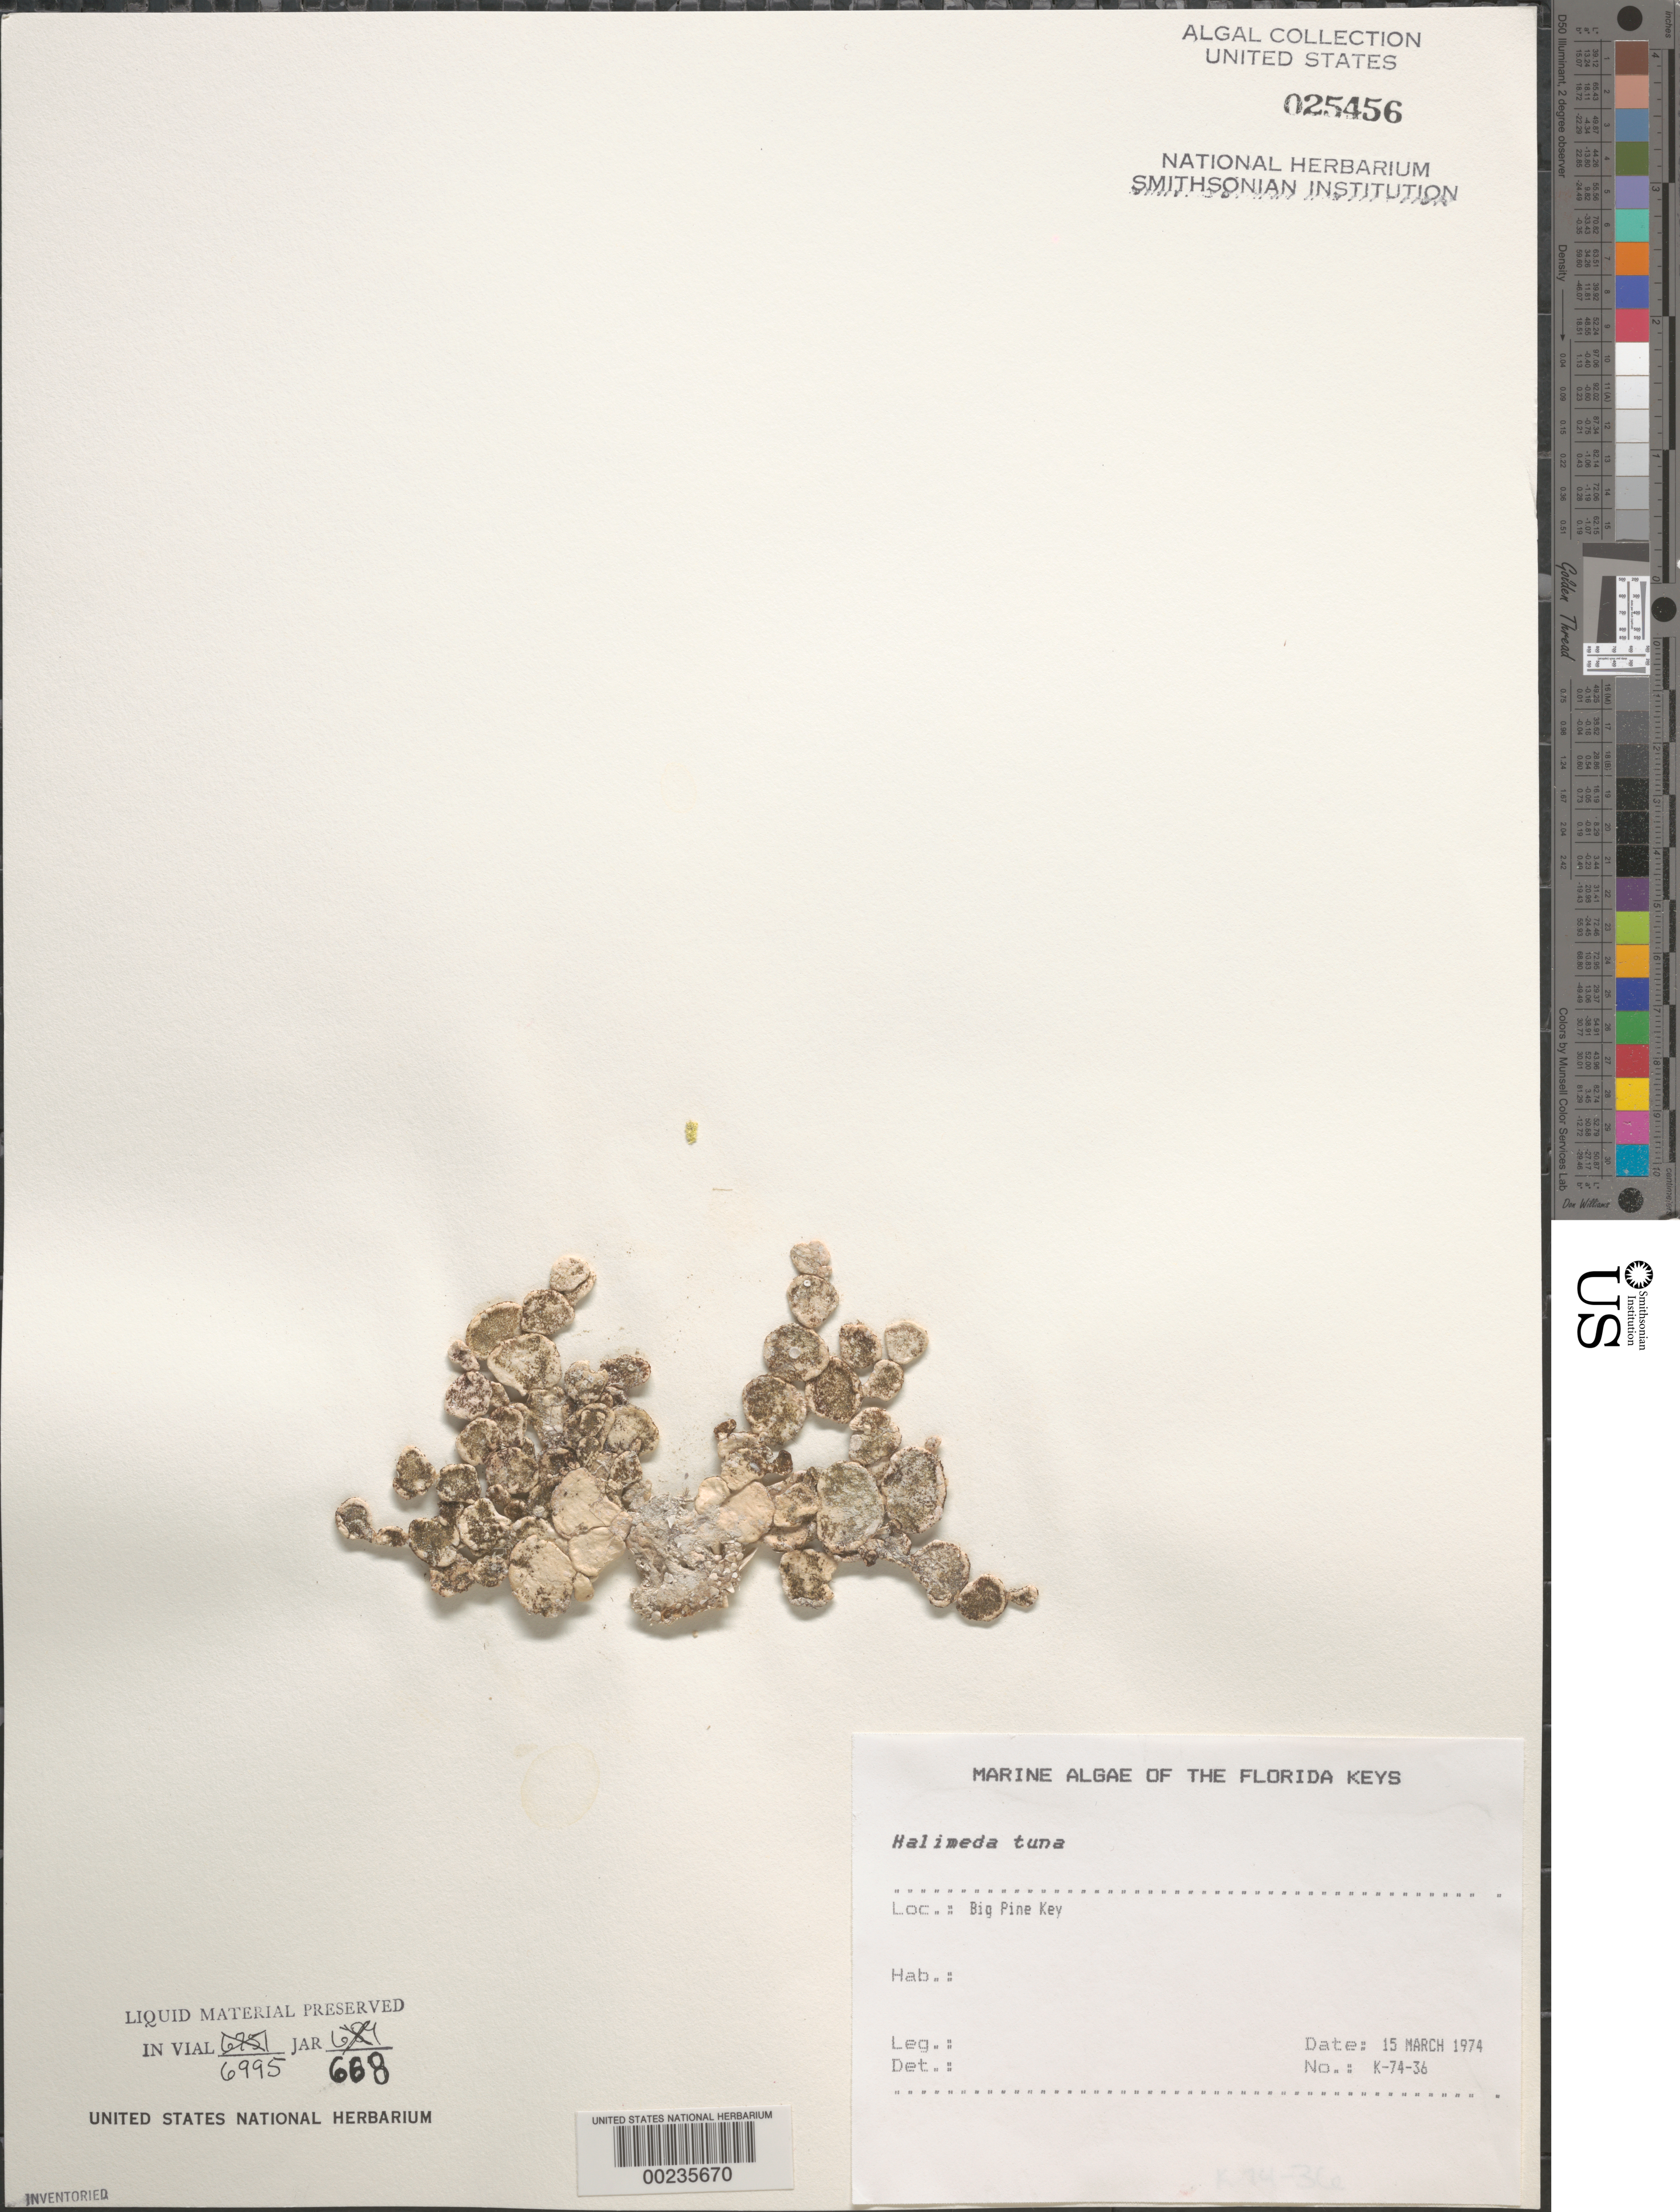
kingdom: Plantae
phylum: Chlorophyta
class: Ulvophyceae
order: Bryopsidales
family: Halimedaceae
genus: Halimeda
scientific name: Halimeda tuna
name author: (J. Ellis & Sol.) J.V.Lamouroux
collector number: K-74-36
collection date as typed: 15 Mar 1974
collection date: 1974-03-15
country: United States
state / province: Florida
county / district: Monroe County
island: Big Pine Key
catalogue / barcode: US 25456